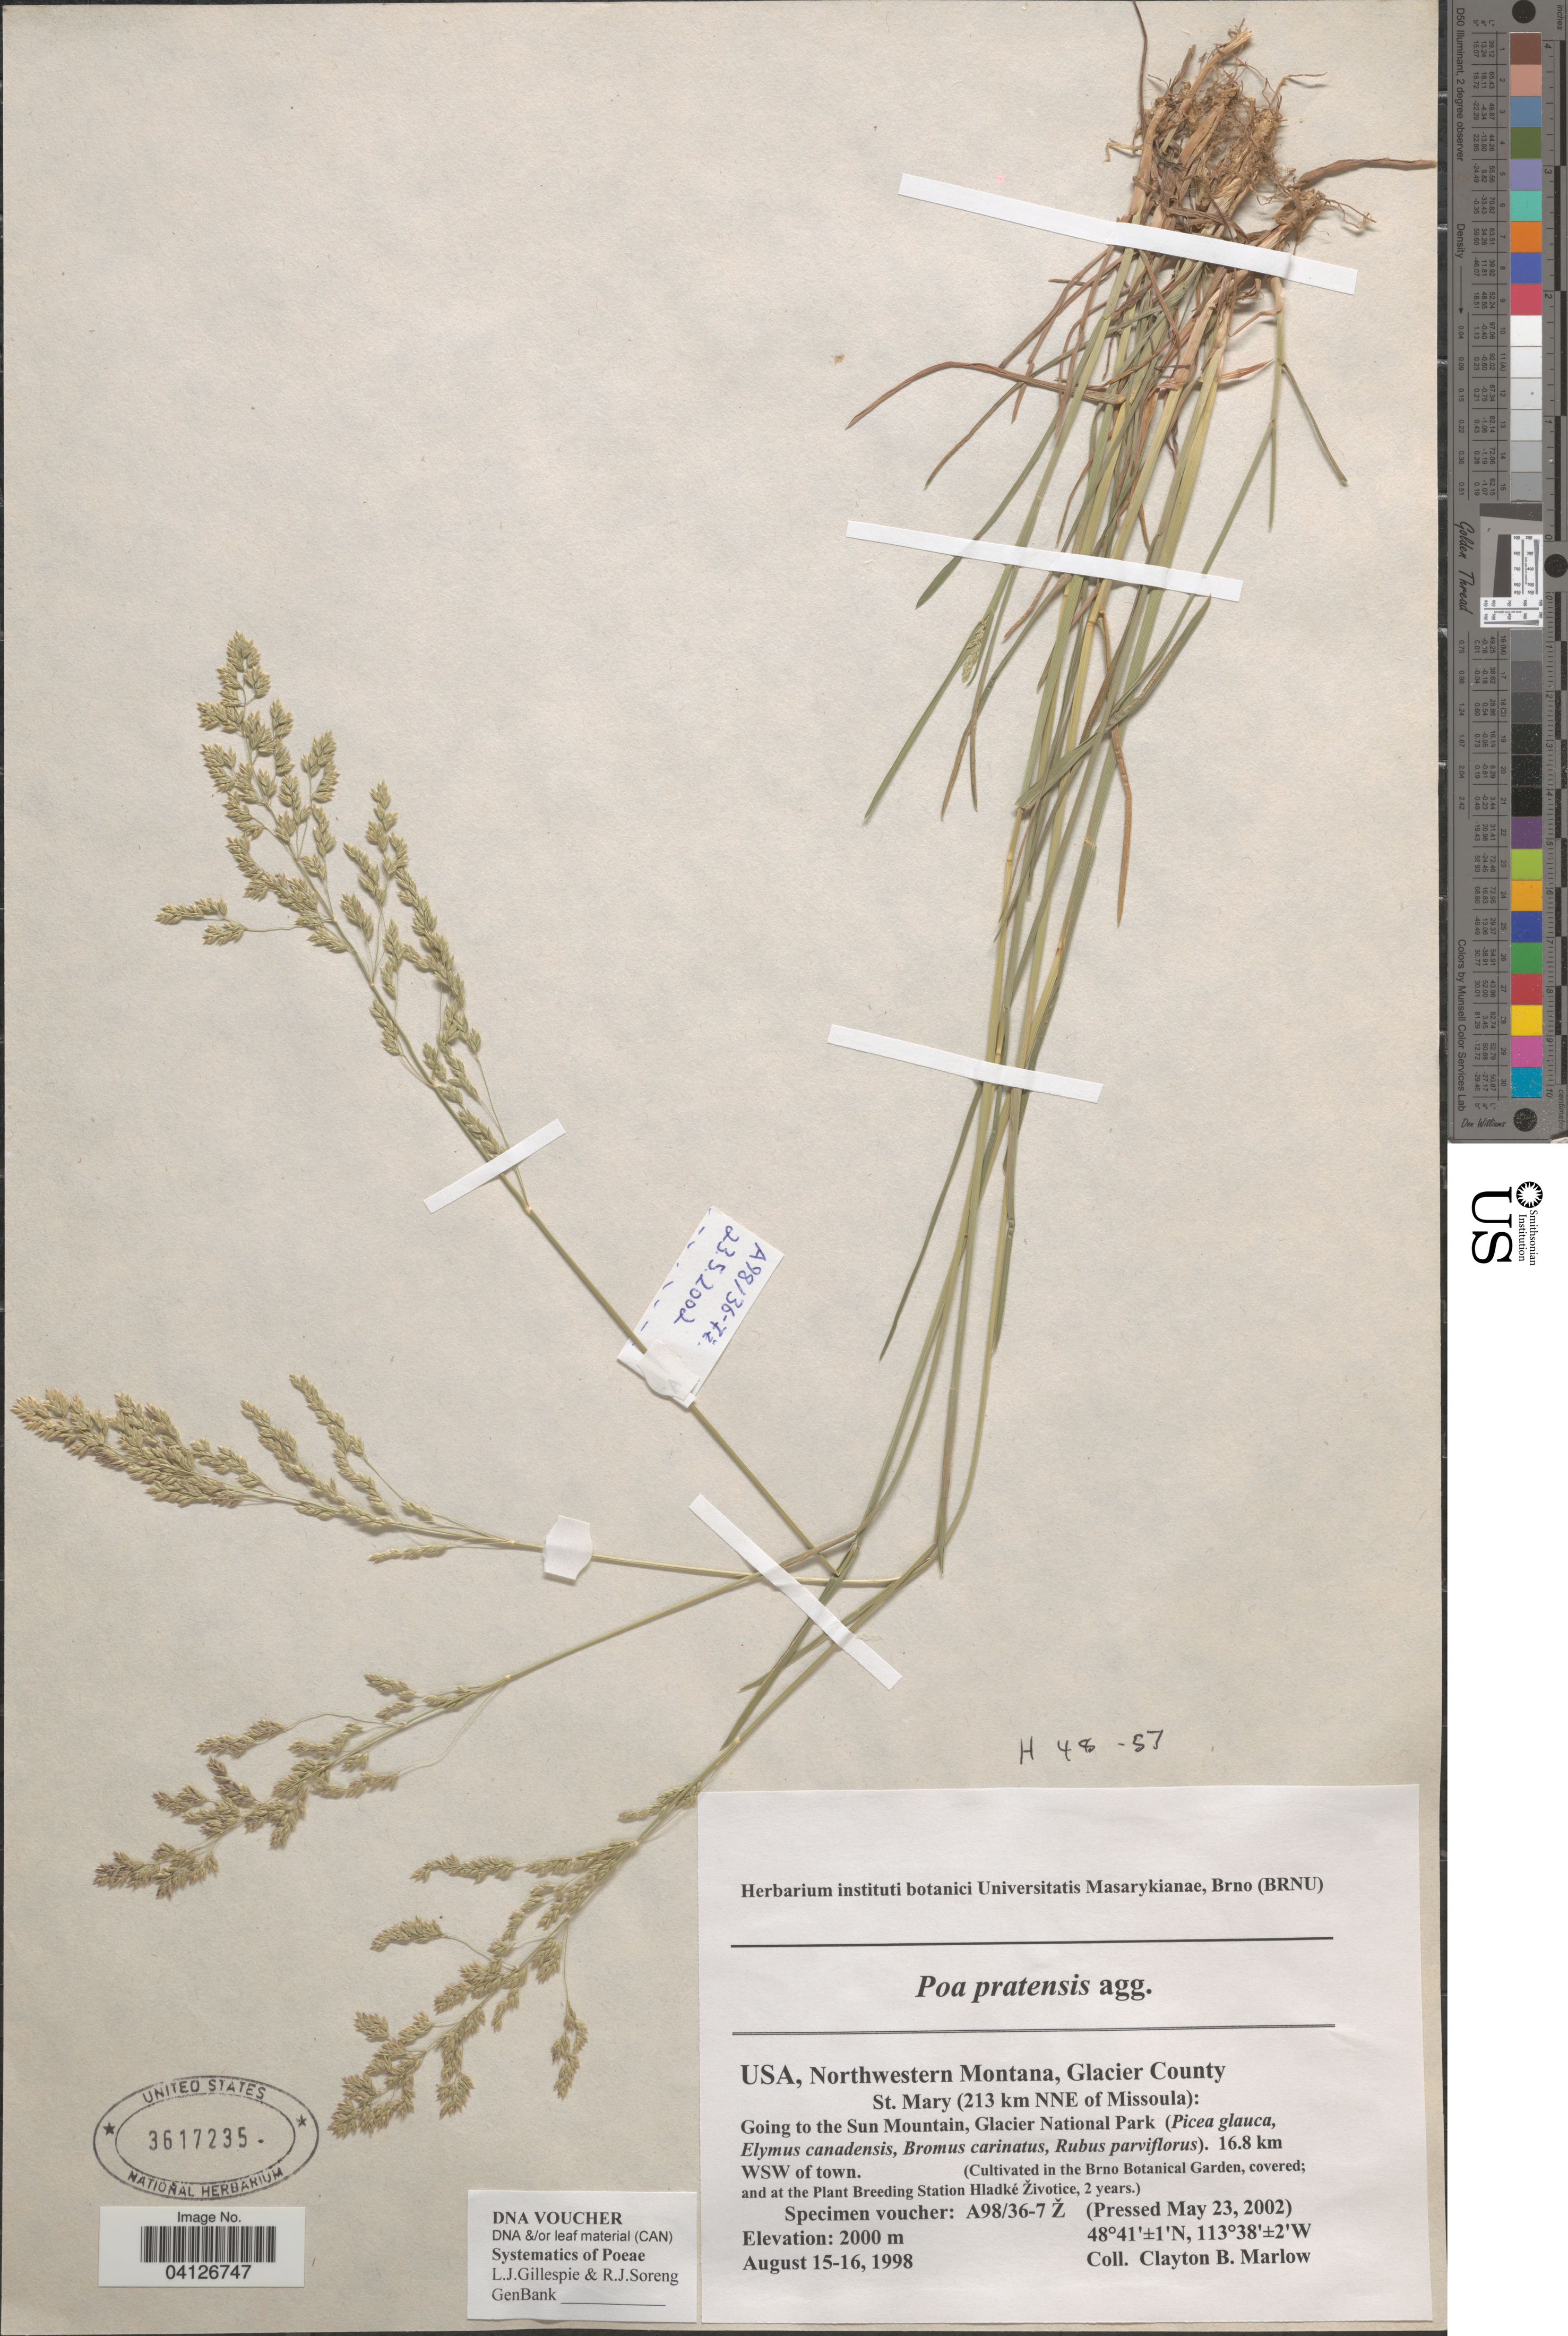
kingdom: Plantae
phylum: Tracheophyta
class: Liliopsida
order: Poales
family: Poaceae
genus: Poa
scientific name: Poa pratensis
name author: L.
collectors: Ex herb. instituti botanici Universitatis Masarykianae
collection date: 2002-05-23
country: Czechia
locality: (Cultivated in the Brno Botanical Garden, covered; and at the Plant Breeding Station Hladké Životice, 2 years.).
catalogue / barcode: US 3617235